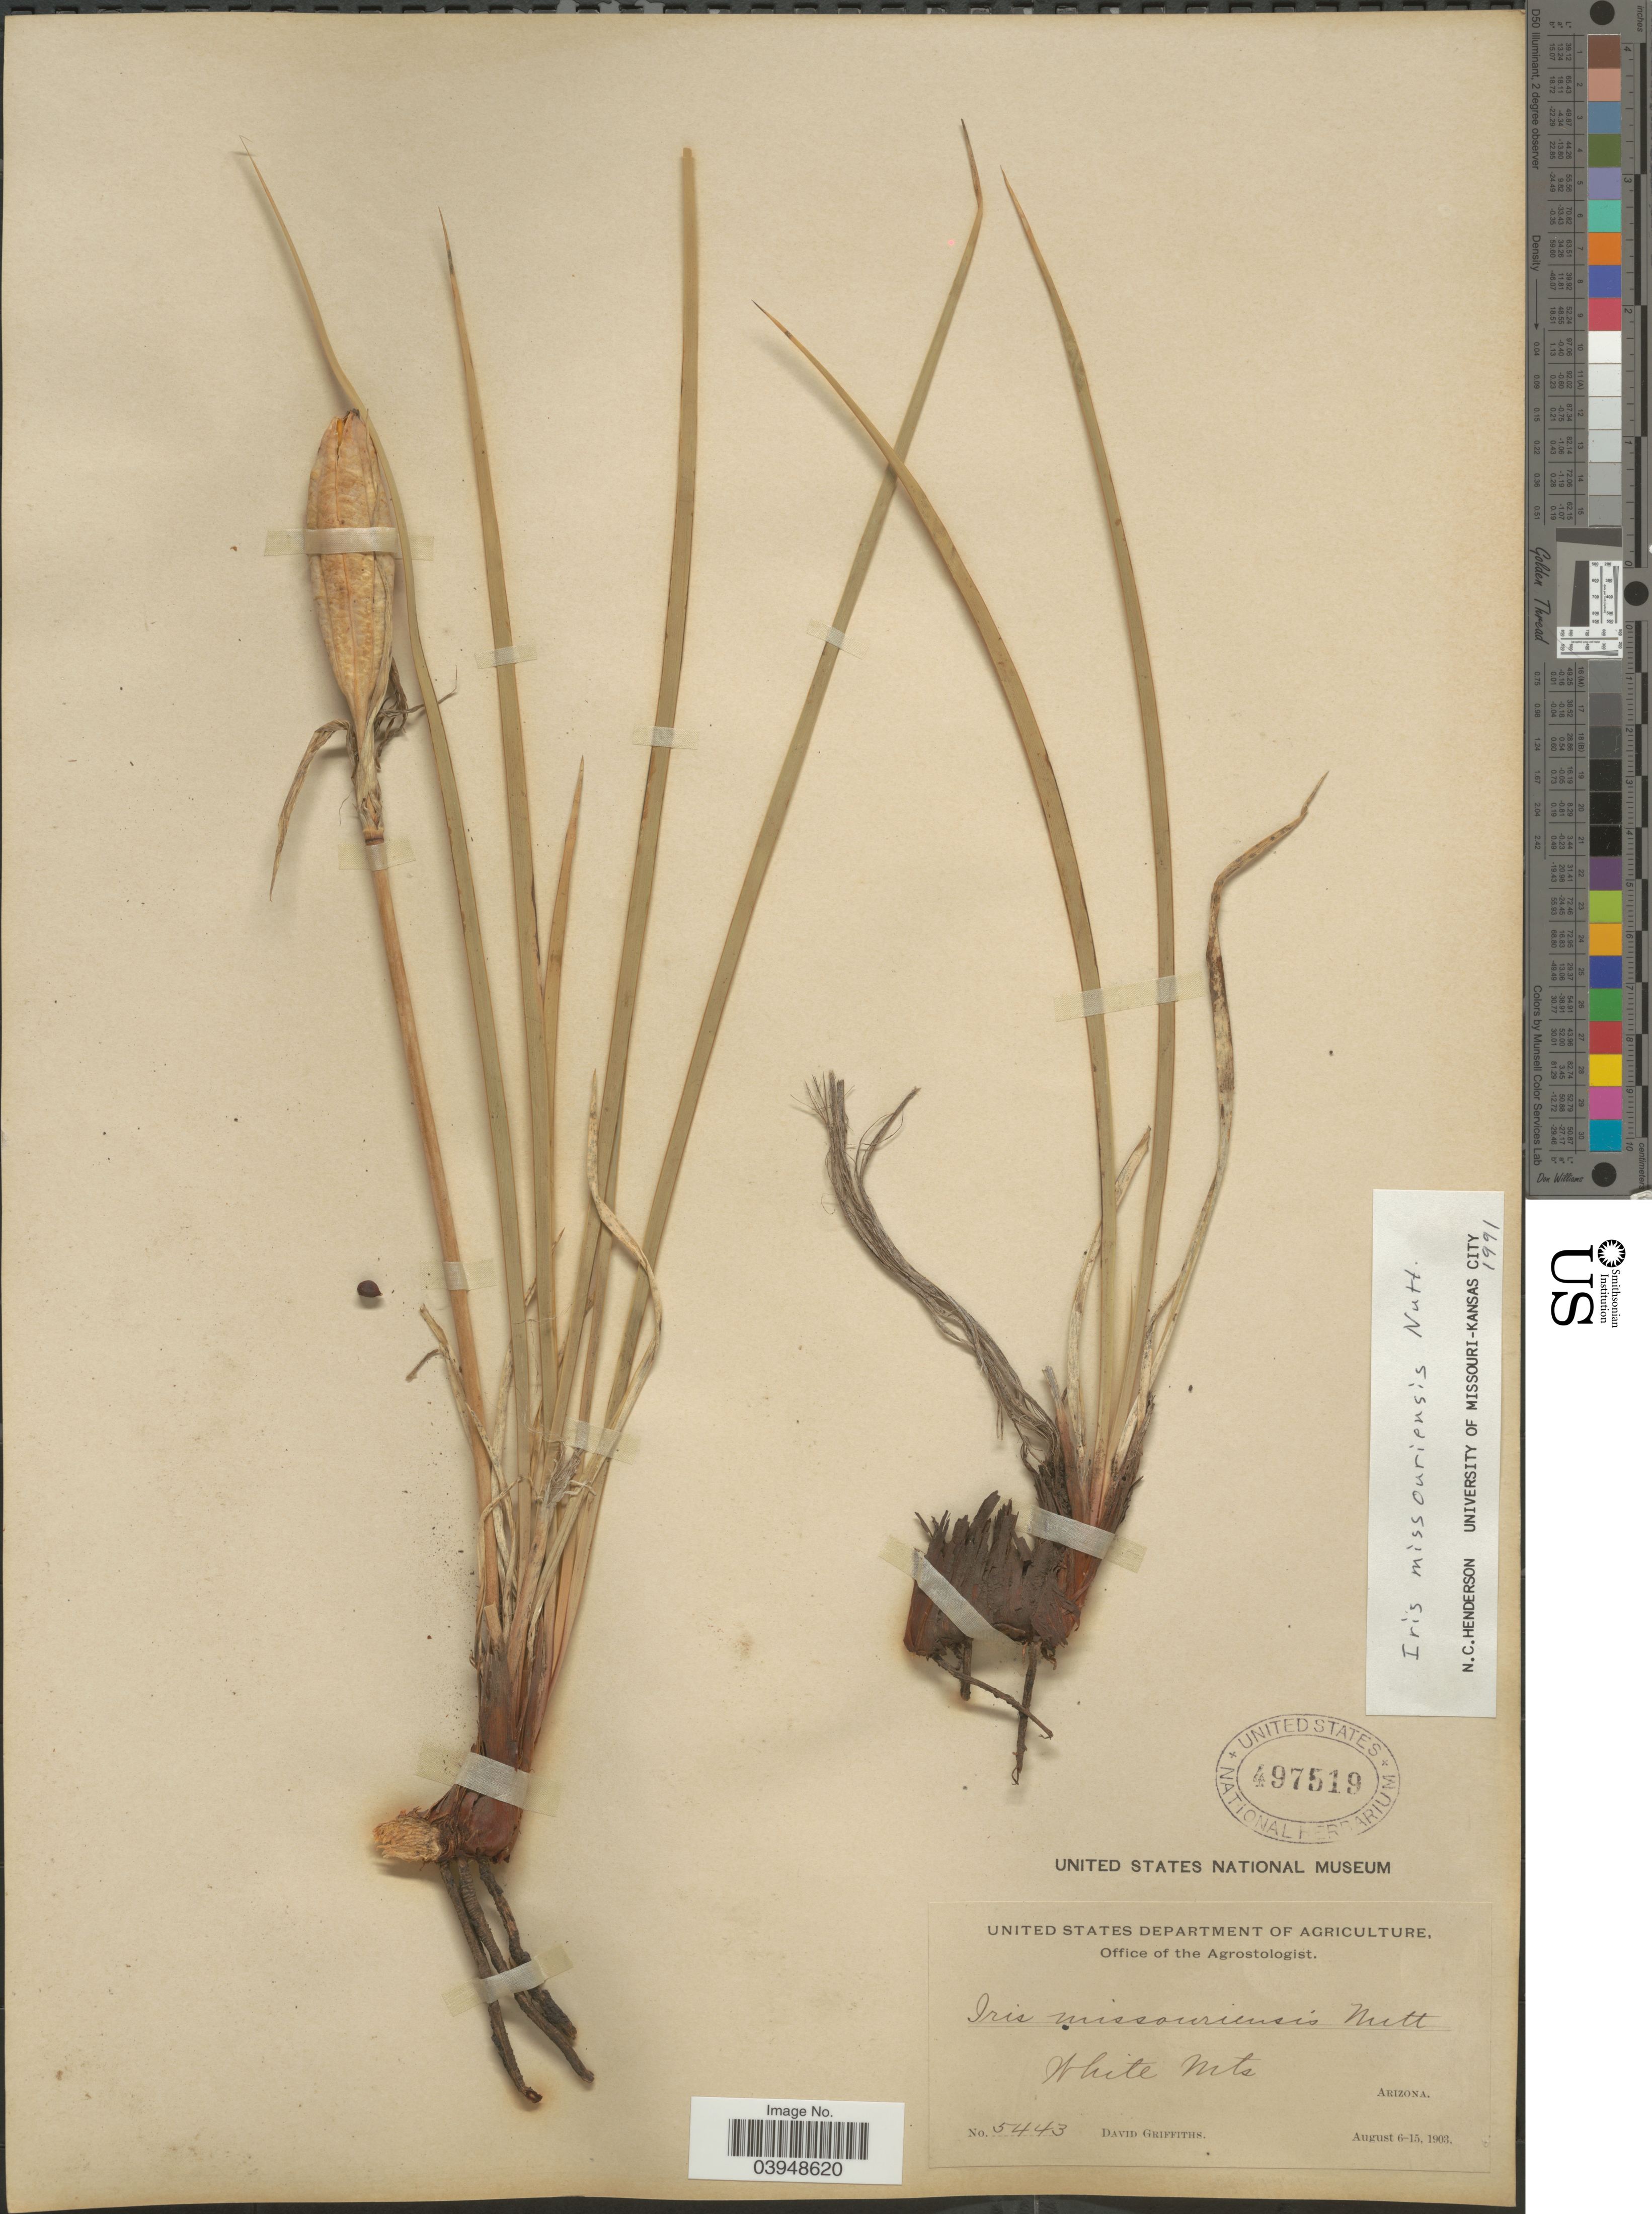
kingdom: Plantae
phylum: Tracheophyta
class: Liliopsida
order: Asparagales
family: Iridaceae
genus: Iris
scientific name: Iris missouriensis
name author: Nutt.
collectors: D. Griffiths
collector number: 5443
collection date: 1903-08-06/1903-08-15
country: United States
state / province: Arizona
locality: White Mts.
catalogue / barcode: US 497519